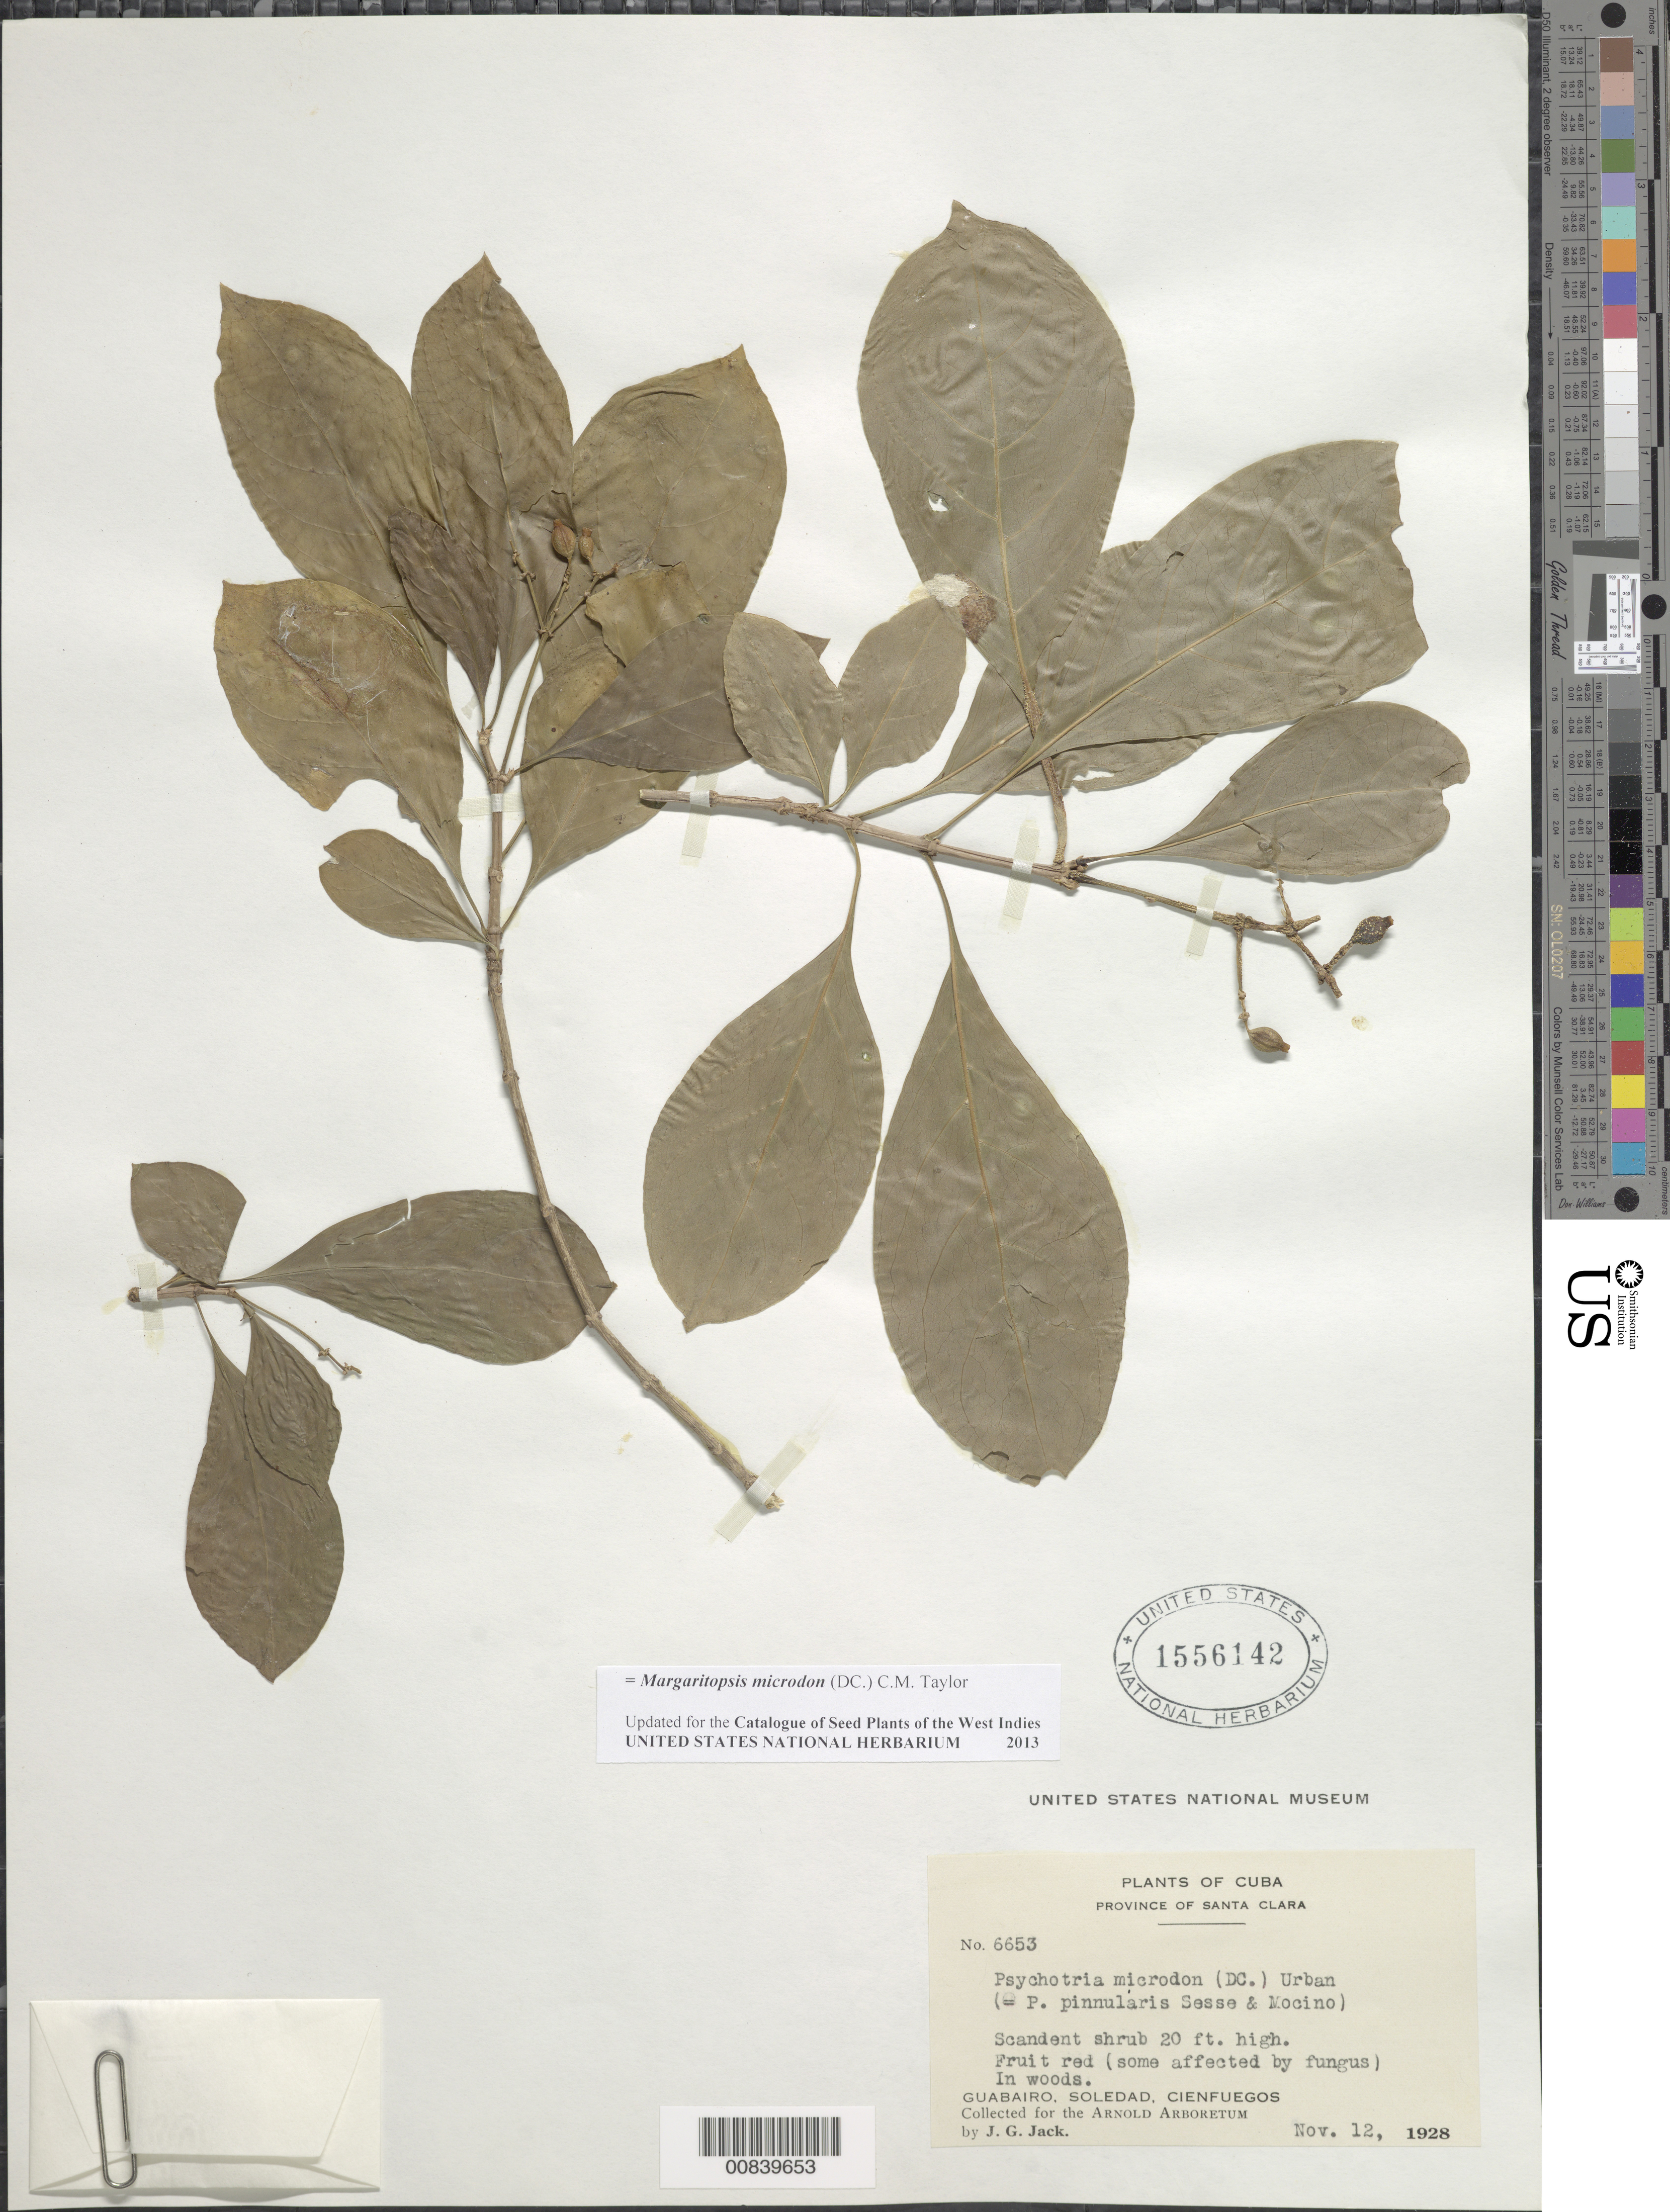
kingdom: Plantae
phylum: Tracheophyta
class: Magnoliopsida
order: Gentianales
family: Rubiaceae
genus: Margaritopsis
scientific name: Margaritopsis microdon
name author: (DC.) C.M. Taylor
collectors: J. G. Jack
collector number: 6653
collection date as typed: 12 Nov 1928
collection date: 1928-11-12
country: Cuba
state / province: Las Villas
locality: Guabairo, Soledad, Cienfuegos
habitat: In woods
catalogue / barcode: US 1556142